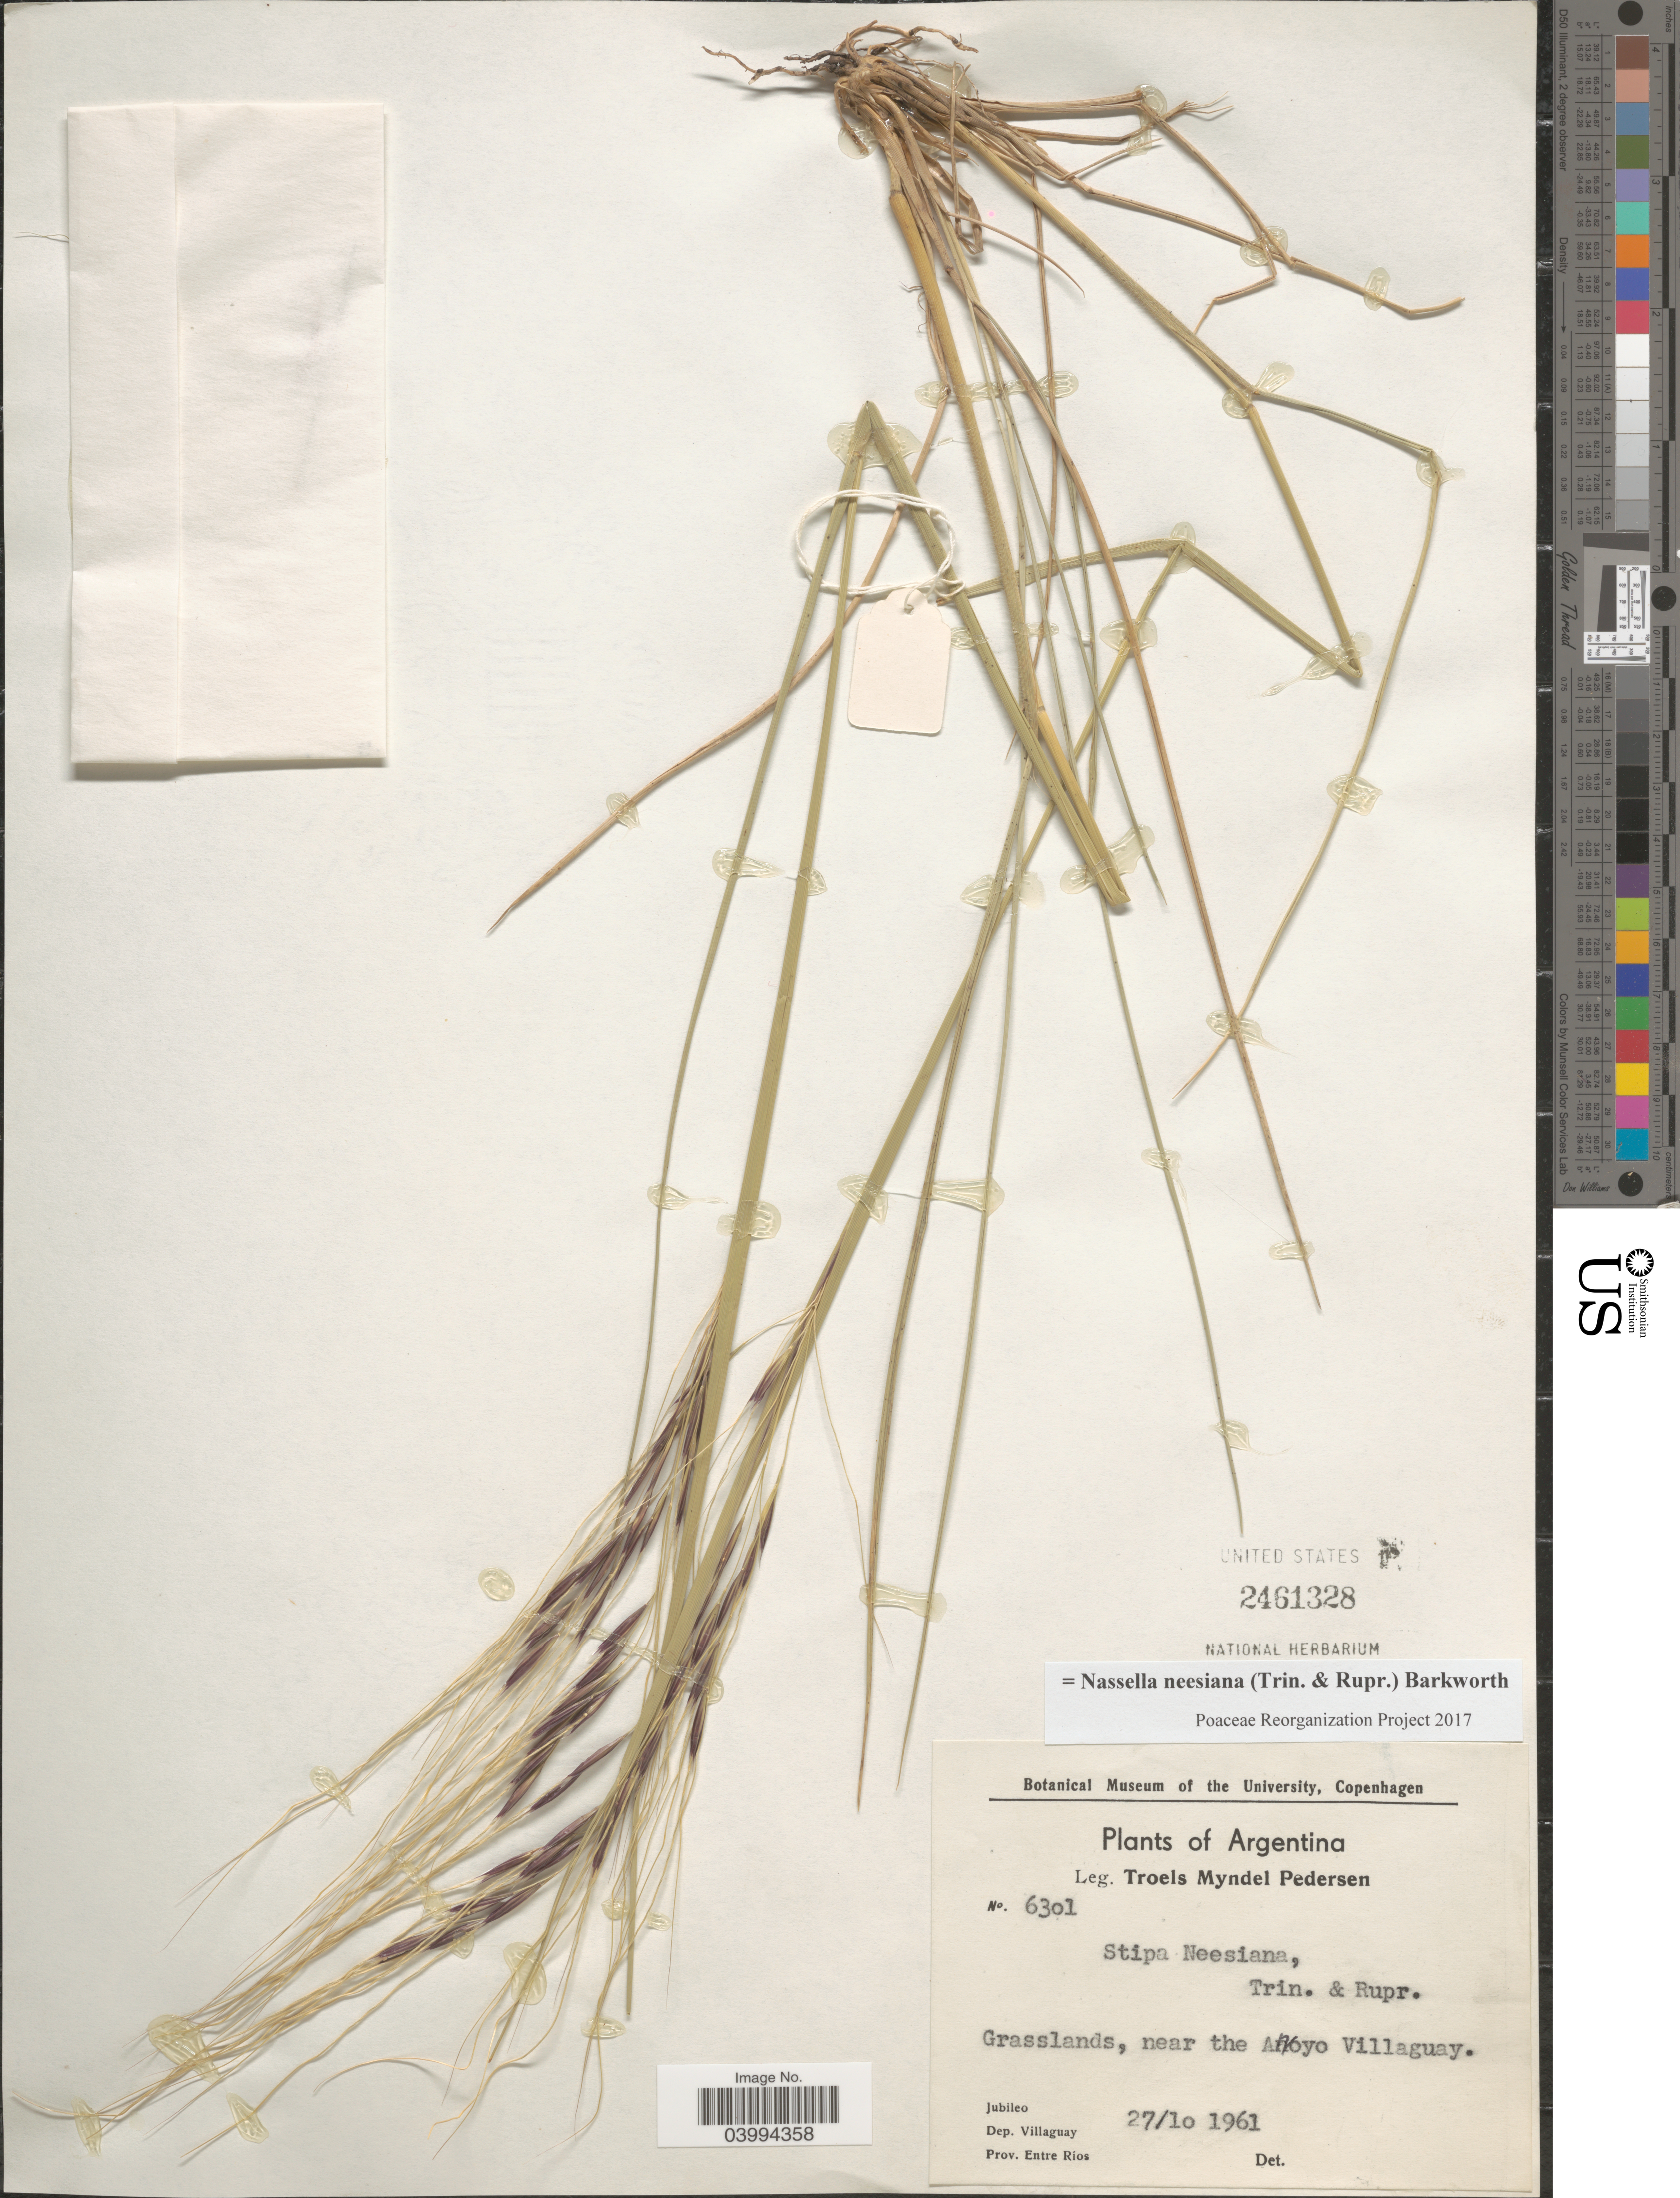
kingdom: Plantae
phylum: Tracheophyta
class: Liliopsida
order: Poales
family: Poaceae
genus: Nassella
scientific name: Nassella neesiana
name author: (Trin. & Rupr.) Barkworth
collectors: T. Pederson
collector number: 6301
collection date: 1961-10-27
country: Argentina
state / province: Entre Rios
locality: Grasslands, near the Arroyo Villaguay. Jubileo. Dep. Villaguay.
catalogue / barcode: US 2461328